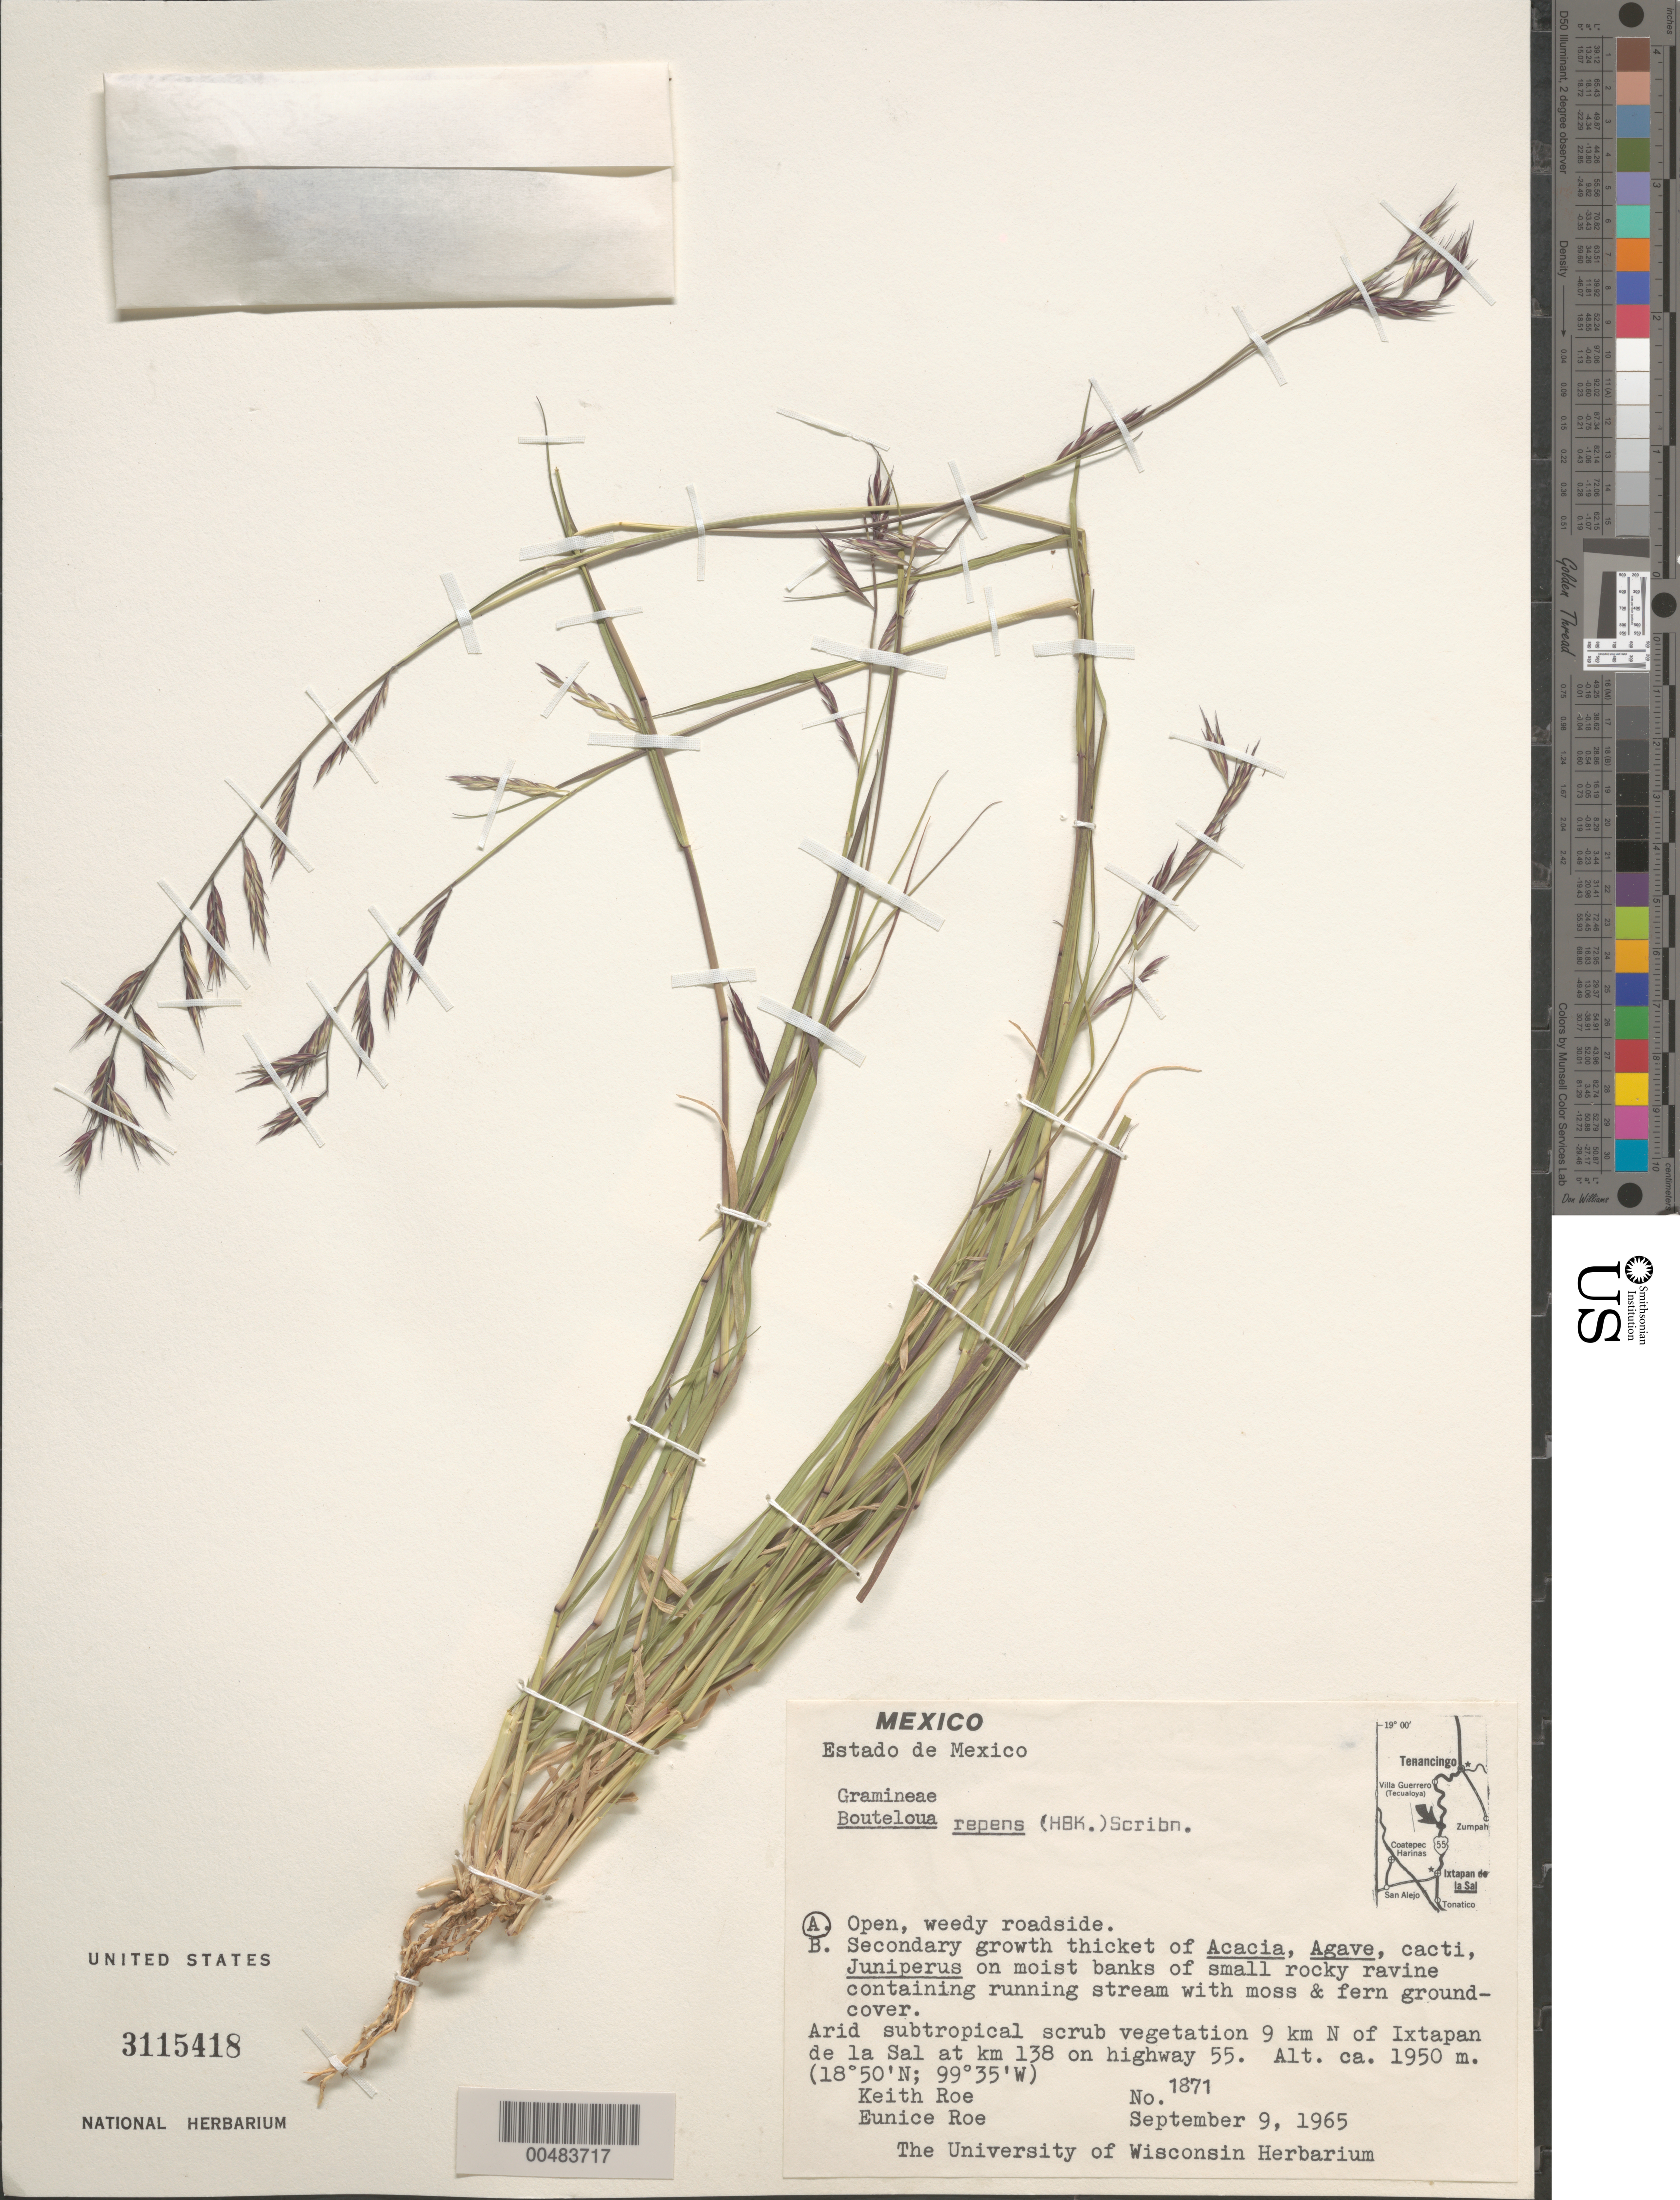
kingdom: Plantae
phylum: Tracheophyta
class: Liliopsida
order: Poales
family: Poaceae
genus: Bouteloua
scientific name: Bouteloua repens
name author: (Kunth) Scribn. & Merr.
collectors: K. E. Roe & E. Roe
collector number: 1871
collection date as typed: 9 Sep 1965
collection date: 1965-09-09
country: Mexico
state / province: México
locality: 9 km N of Ixtapan de la Sal at Km 138 on hwy 55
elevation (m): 1950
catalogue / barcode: US 3115418